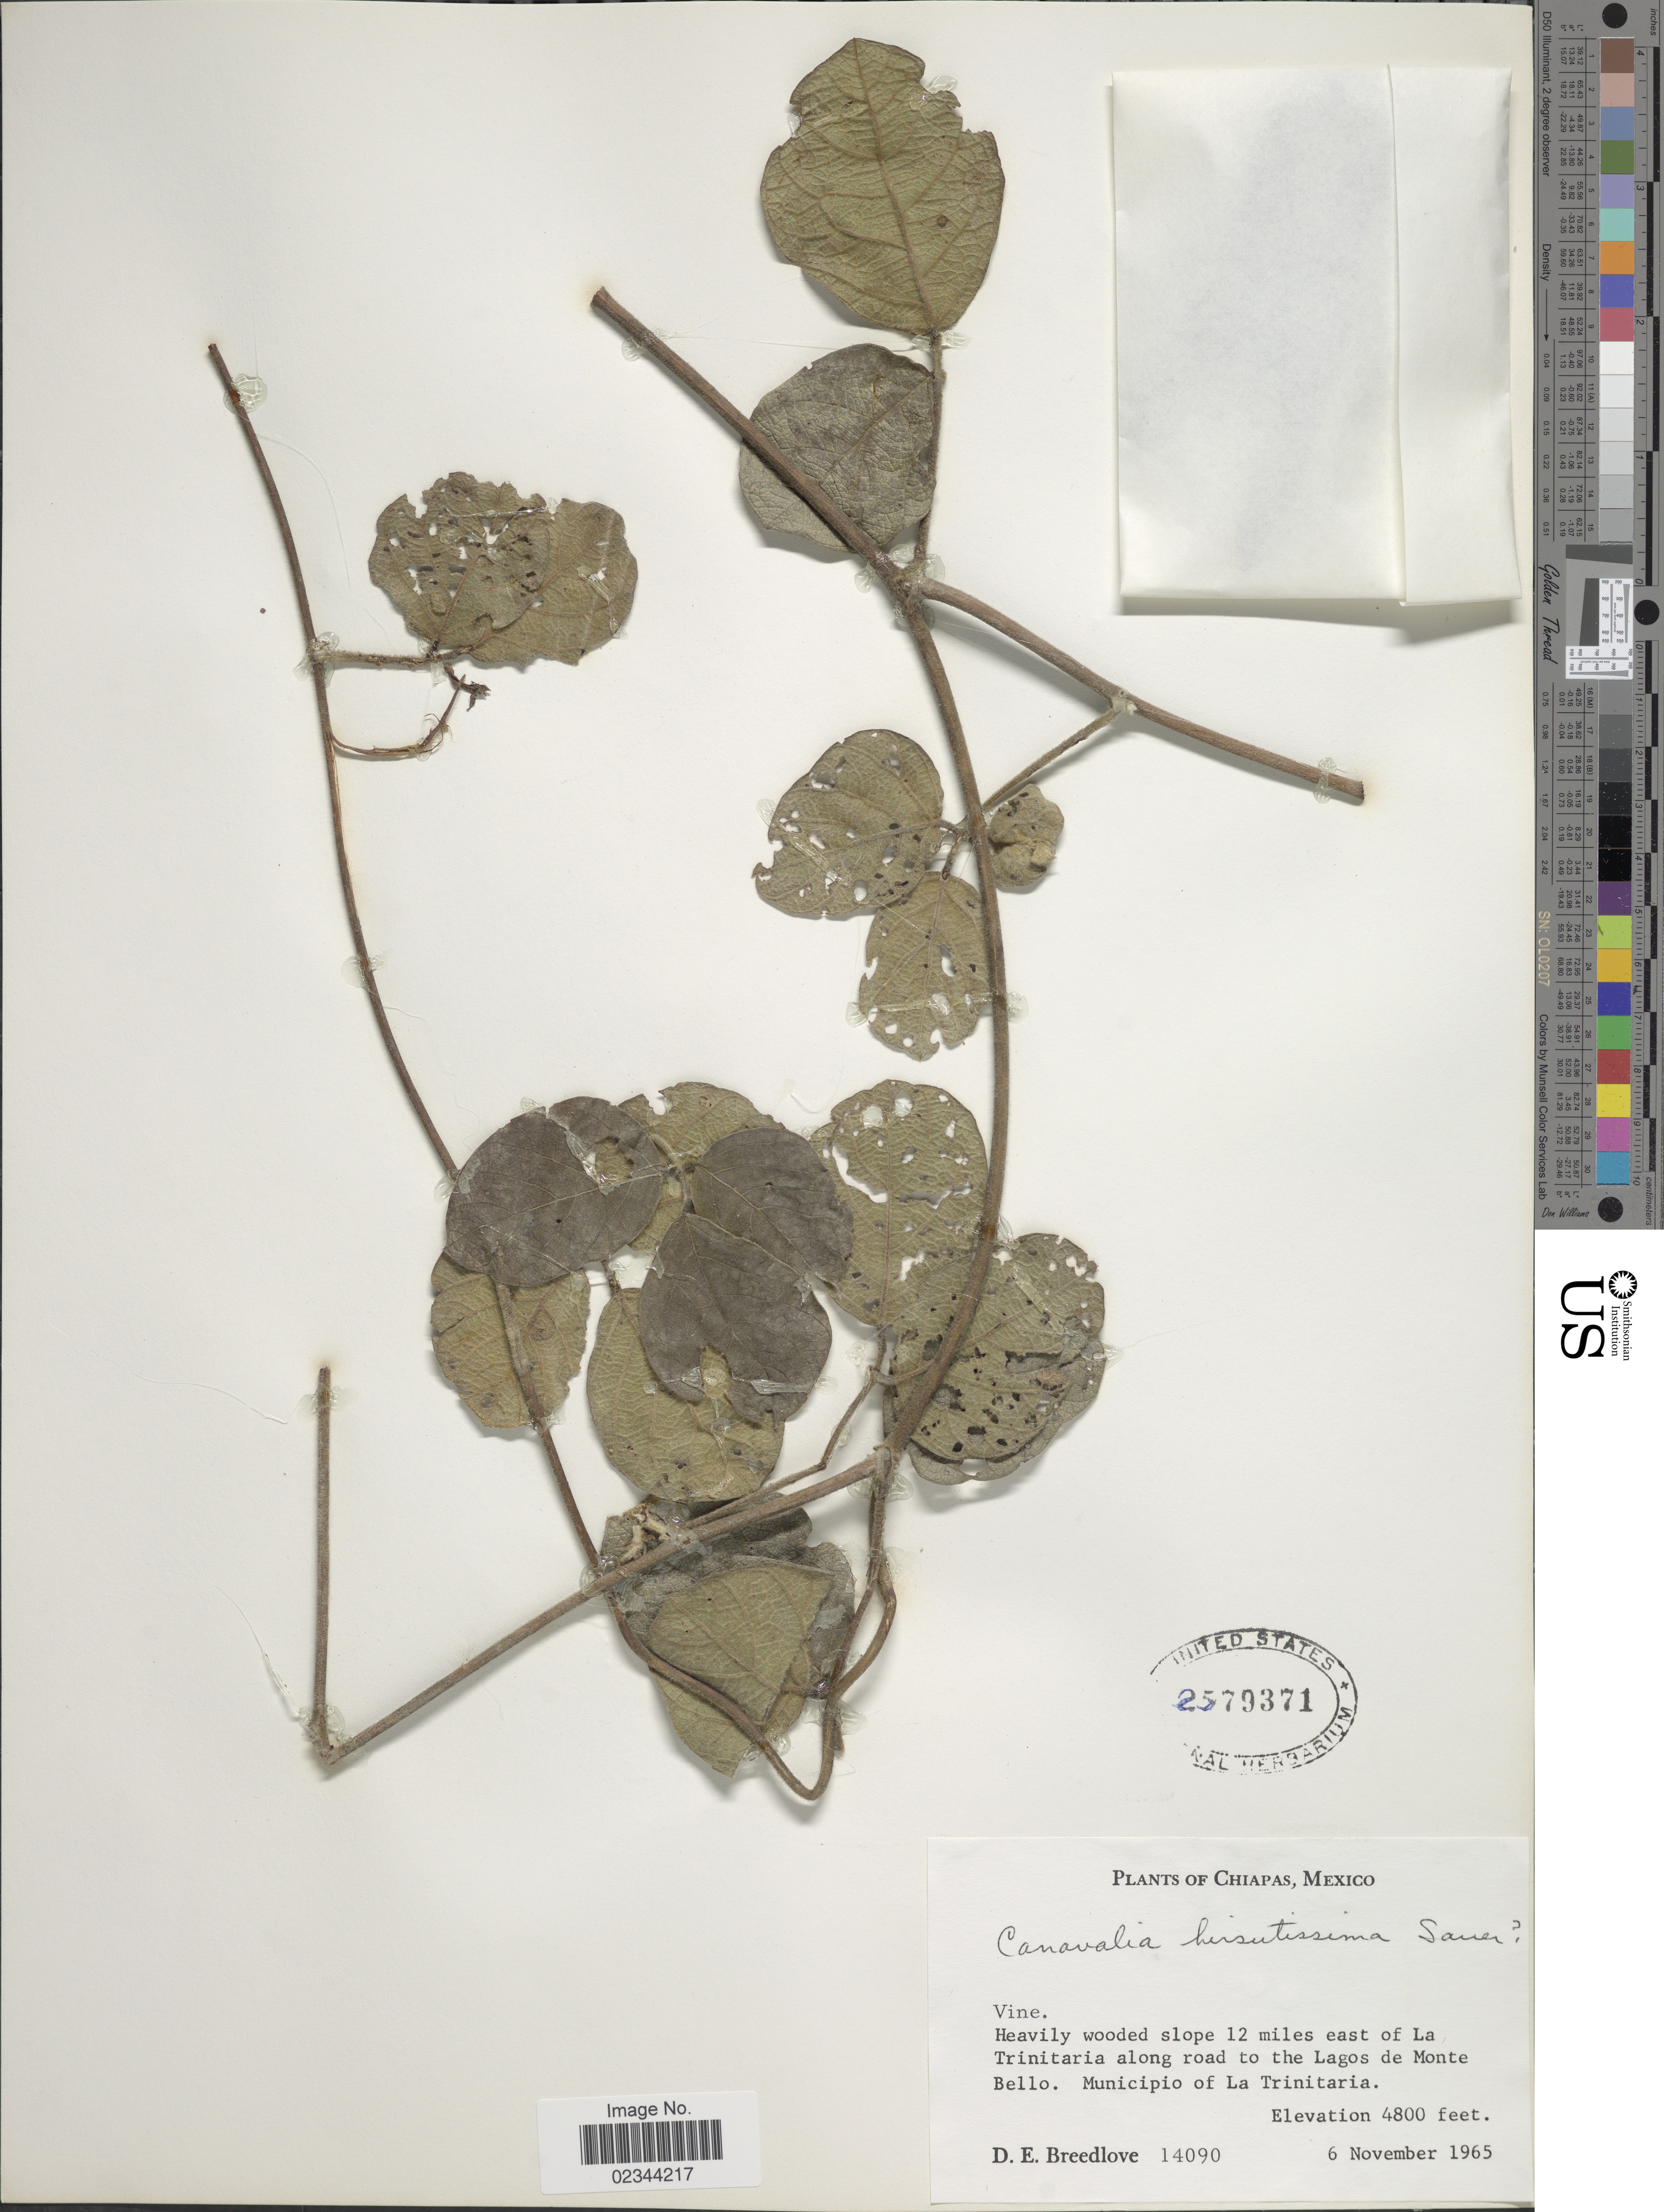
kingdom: Plantae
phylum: Tracheophyta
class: Magnoliopsida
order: Fabales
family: Fabaceae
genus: Canavalia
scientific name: Canavalia hirsutissima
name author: Sauer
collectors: D. E. Breedlove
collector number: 14090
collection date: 1965-11-06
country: Mexico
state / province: Chiapas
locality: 12 miles east of La Trinitaria along road to the Lagos de Monte bello. Municipio of La Trinitaria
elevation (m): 1463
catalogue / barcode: US 2579371